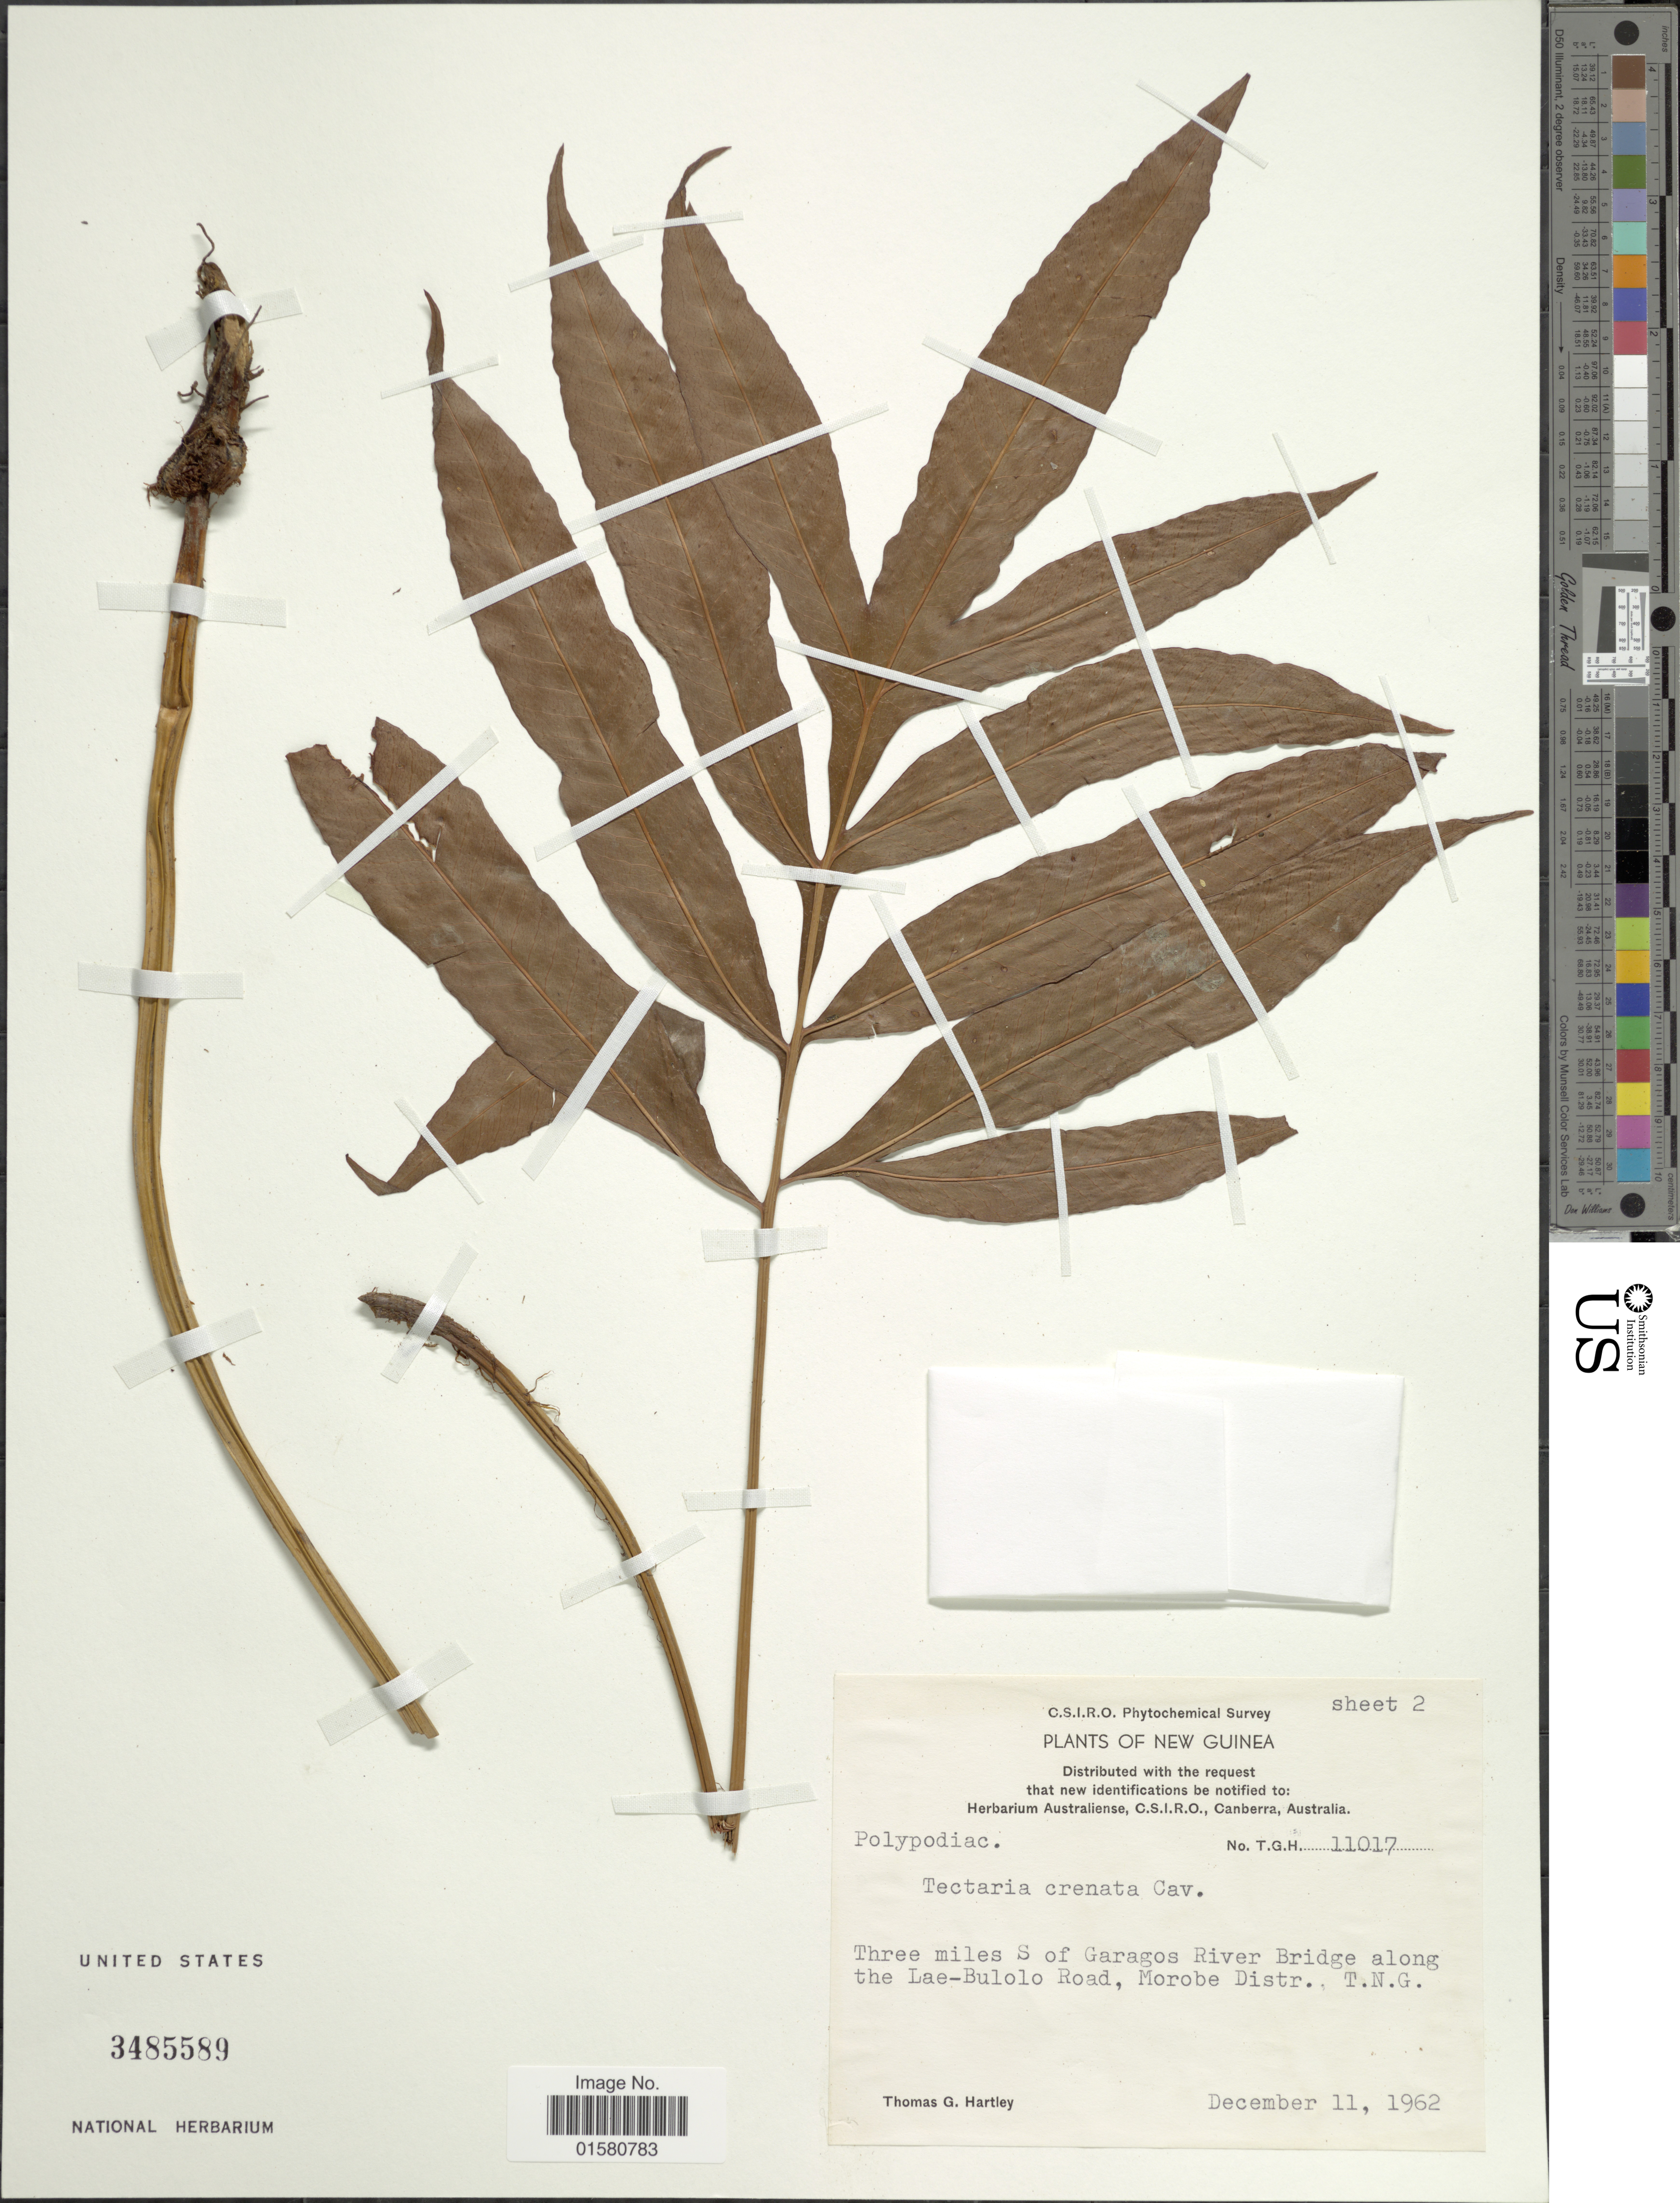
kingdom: Plantae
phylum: Tracheophyta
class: Polypodiopsida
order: Polypodiales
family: Tectariaceae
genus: Tectaria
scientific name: Tectaria crenata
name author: Cav.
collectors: T. G. Hartley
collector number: T.G.H. 11017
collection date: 1962-12-11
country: Papua New Guinea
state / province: Morobe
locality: Three miles S of Garagos River Bridge along the Lae-Bulolo Road, Morobe District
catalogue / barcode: US 3485589